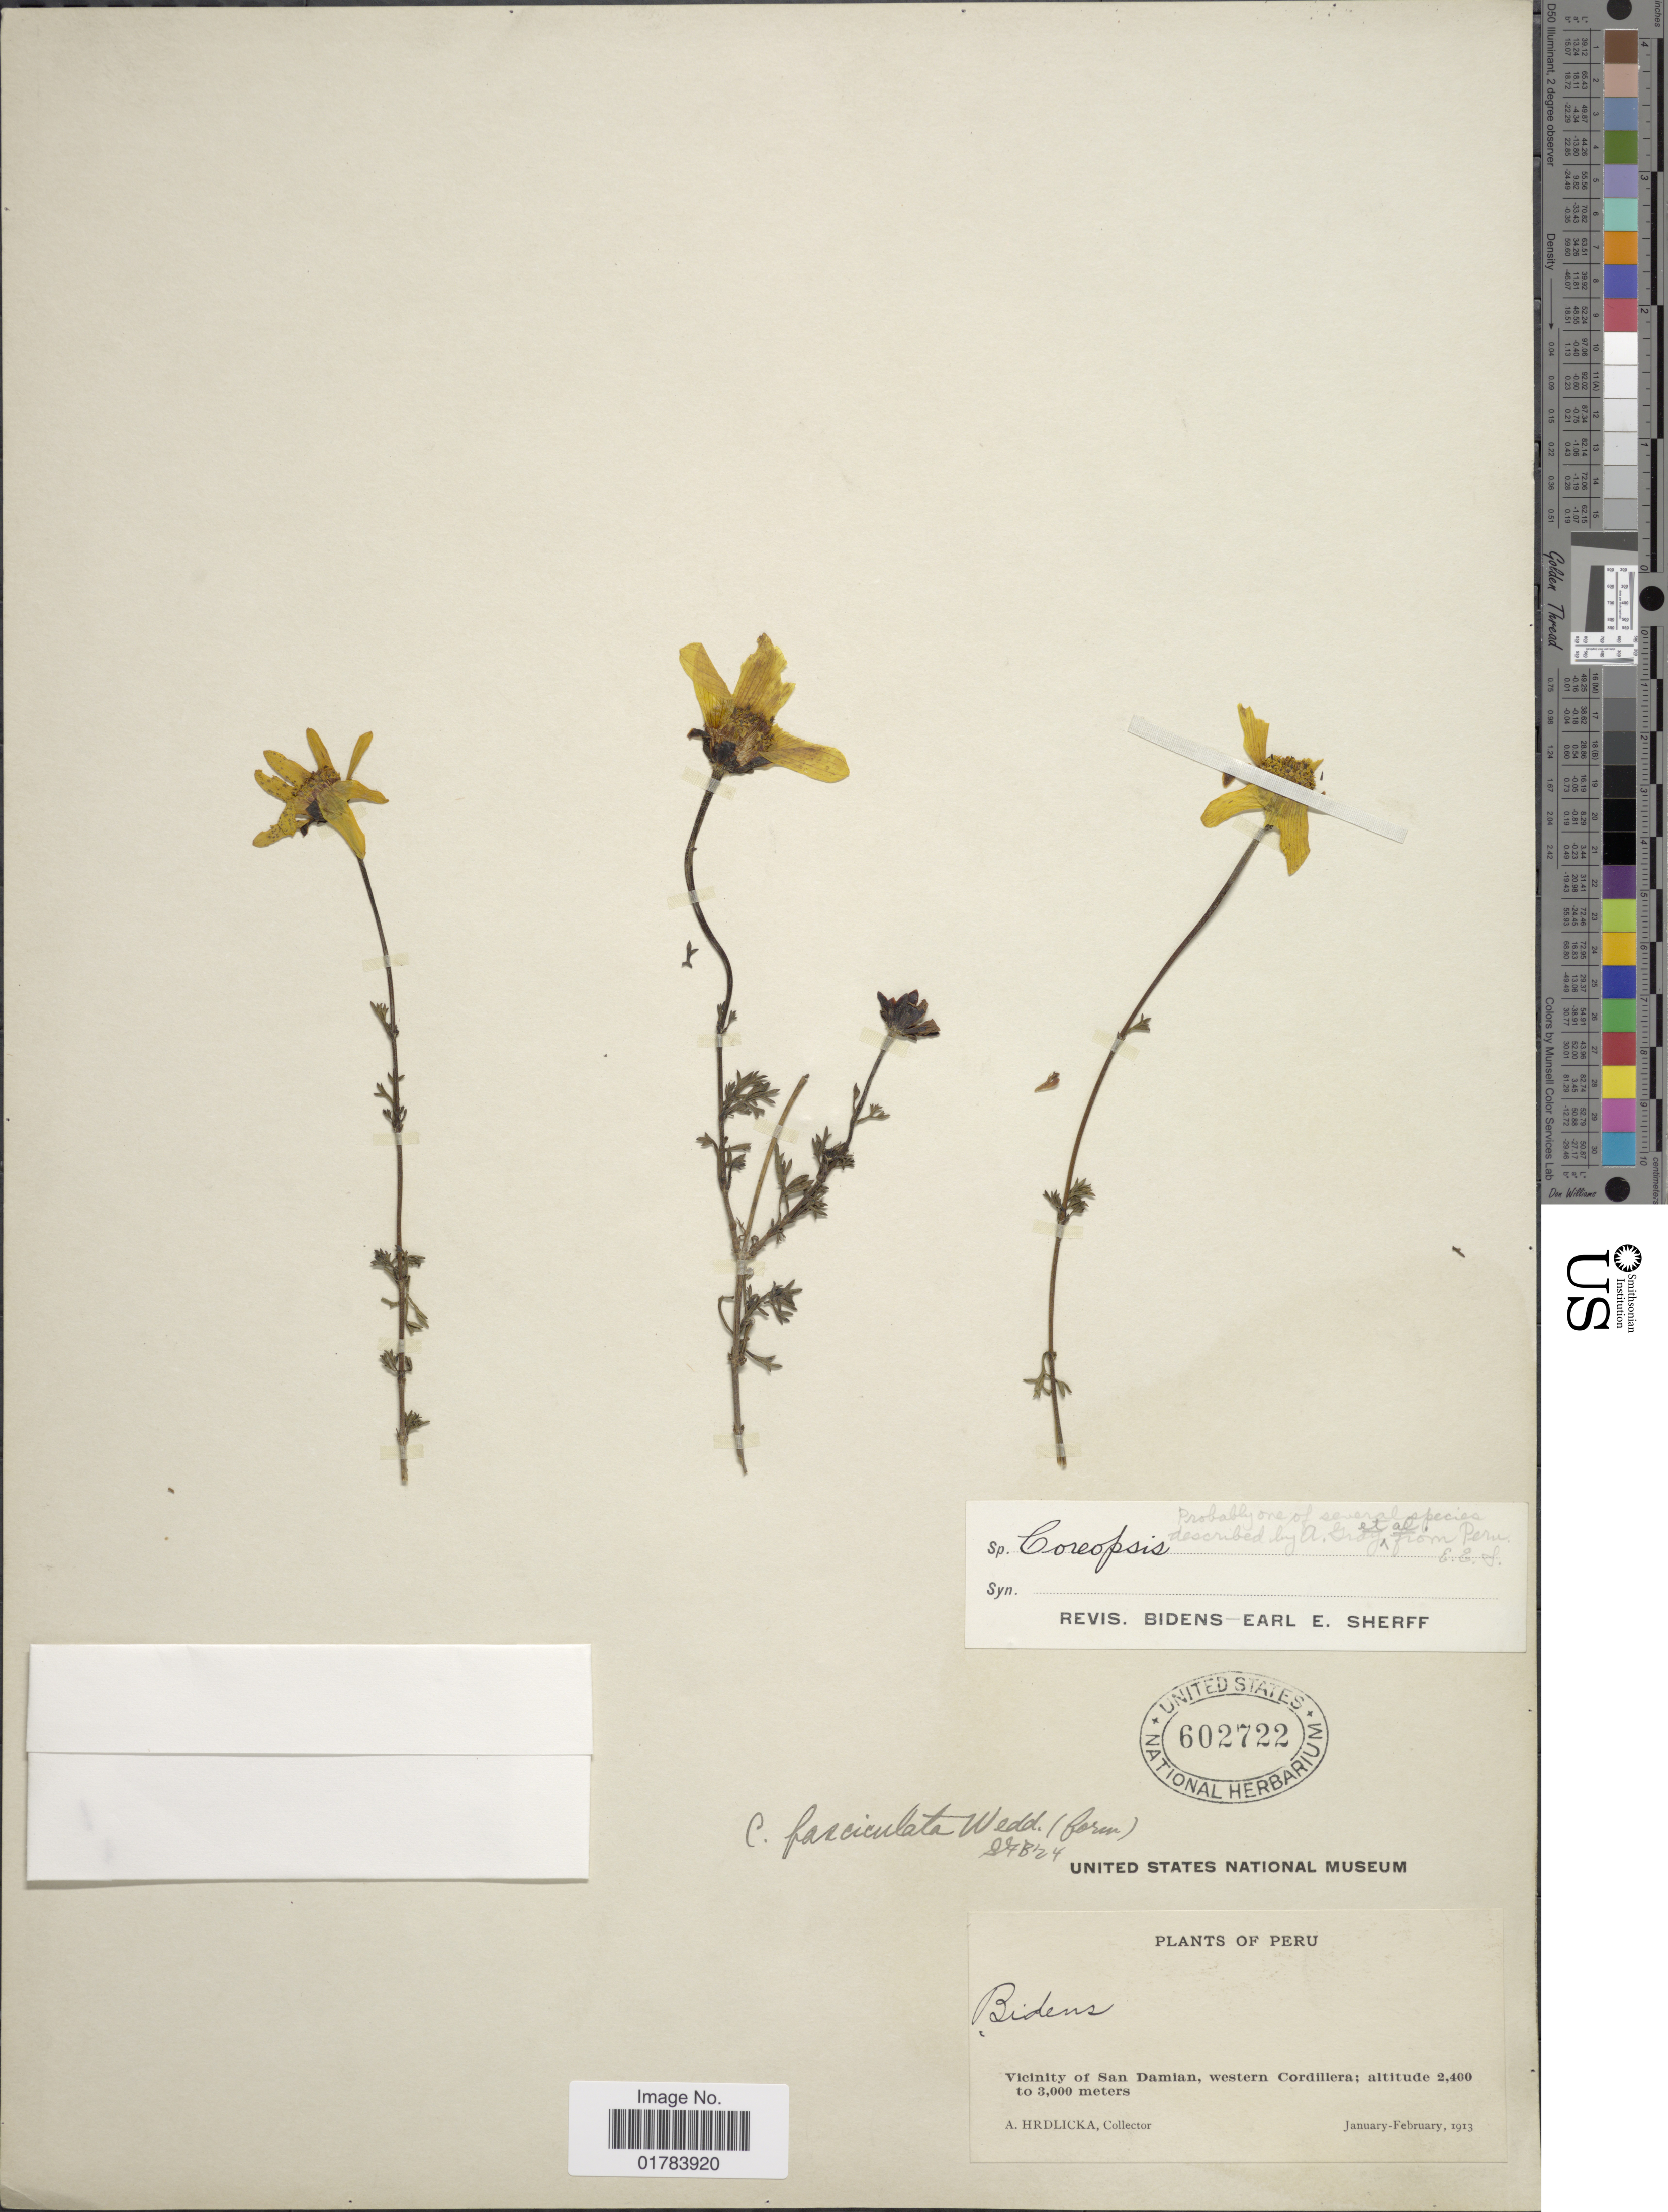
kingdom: Plantae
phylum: Tracheophyta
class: Magnoliopsida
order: Asterales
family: Asteraceae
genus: Coreopsis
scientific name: Coreopsis killipii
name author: Sherff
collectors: A. Hrdlicka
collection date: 1913-01/1913-02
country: Ecuador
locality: Vicinity of San Damian, western Cordillera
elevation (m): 2400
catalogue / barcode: US 602722